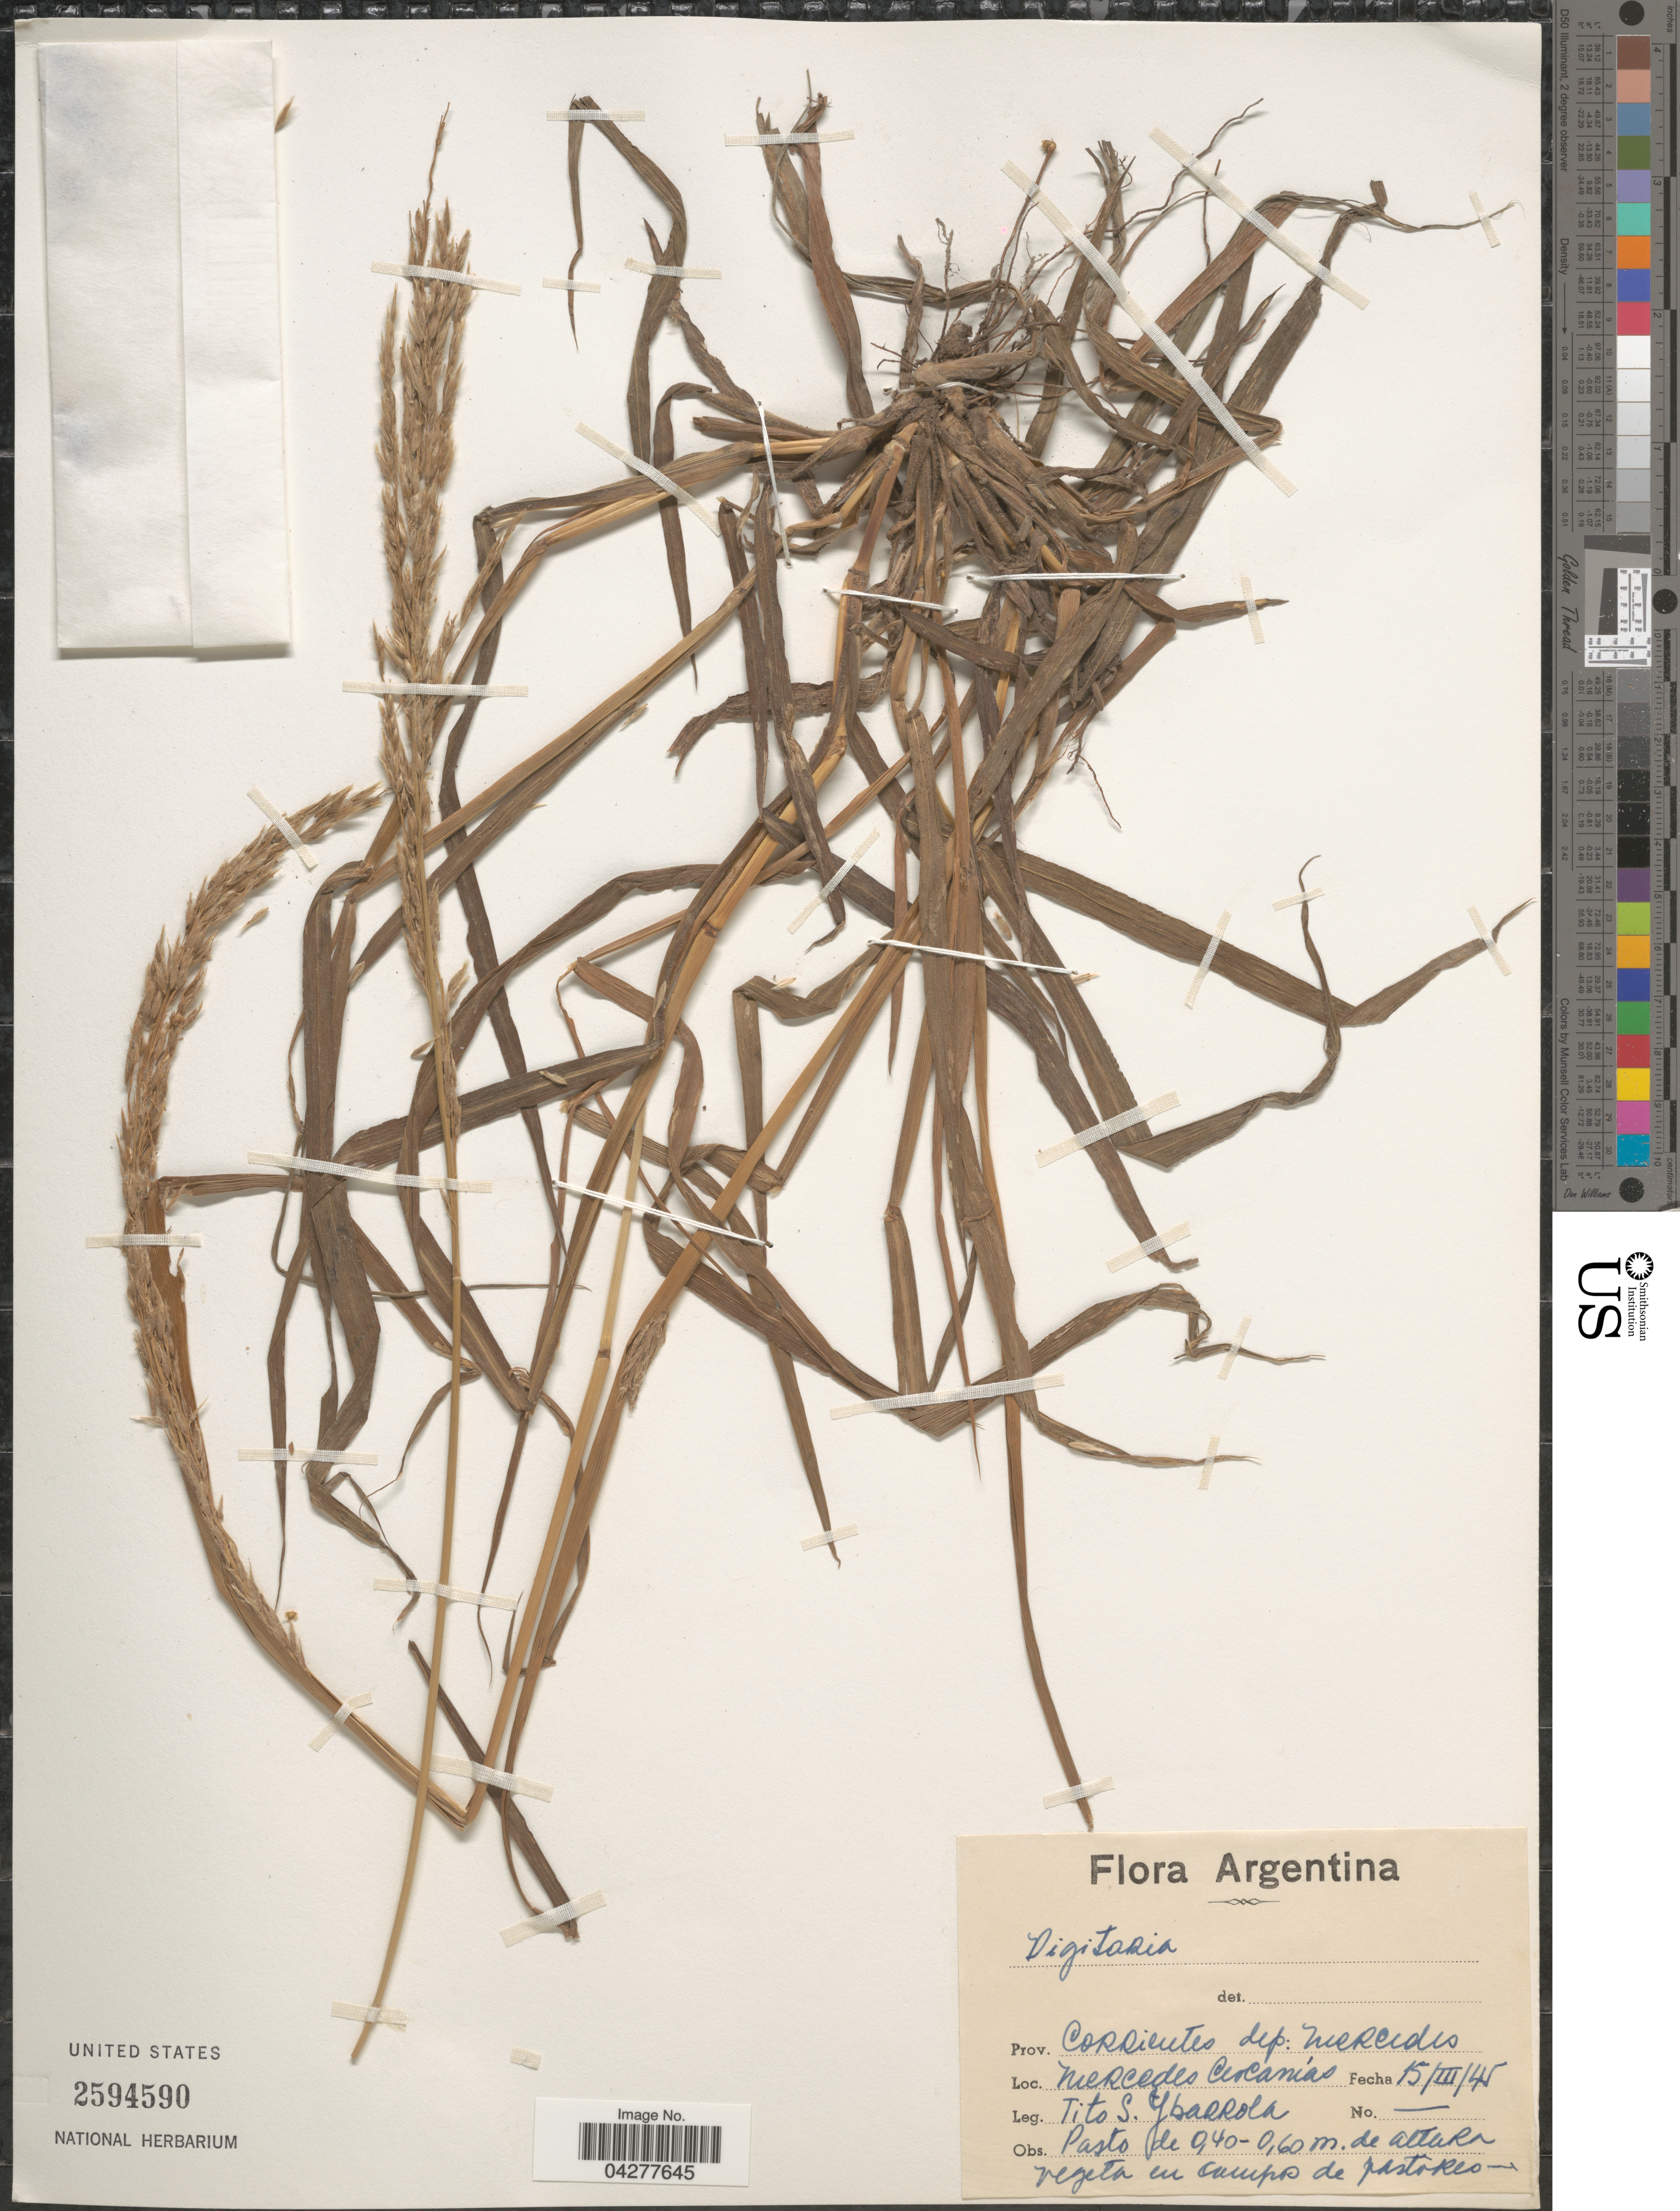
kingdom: Plantae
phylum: Tracheophyta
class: Liliopsida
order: Poales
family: Poaceae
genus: Digitaria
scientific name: Digitaria sp.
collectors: T. Ybarrola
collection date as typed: Transcribed d/m/y: 15/3/45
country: Argentina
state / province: Corrientes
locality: Dep: Mercedes. Mercedes Arcanías.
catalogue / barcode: US 2594590